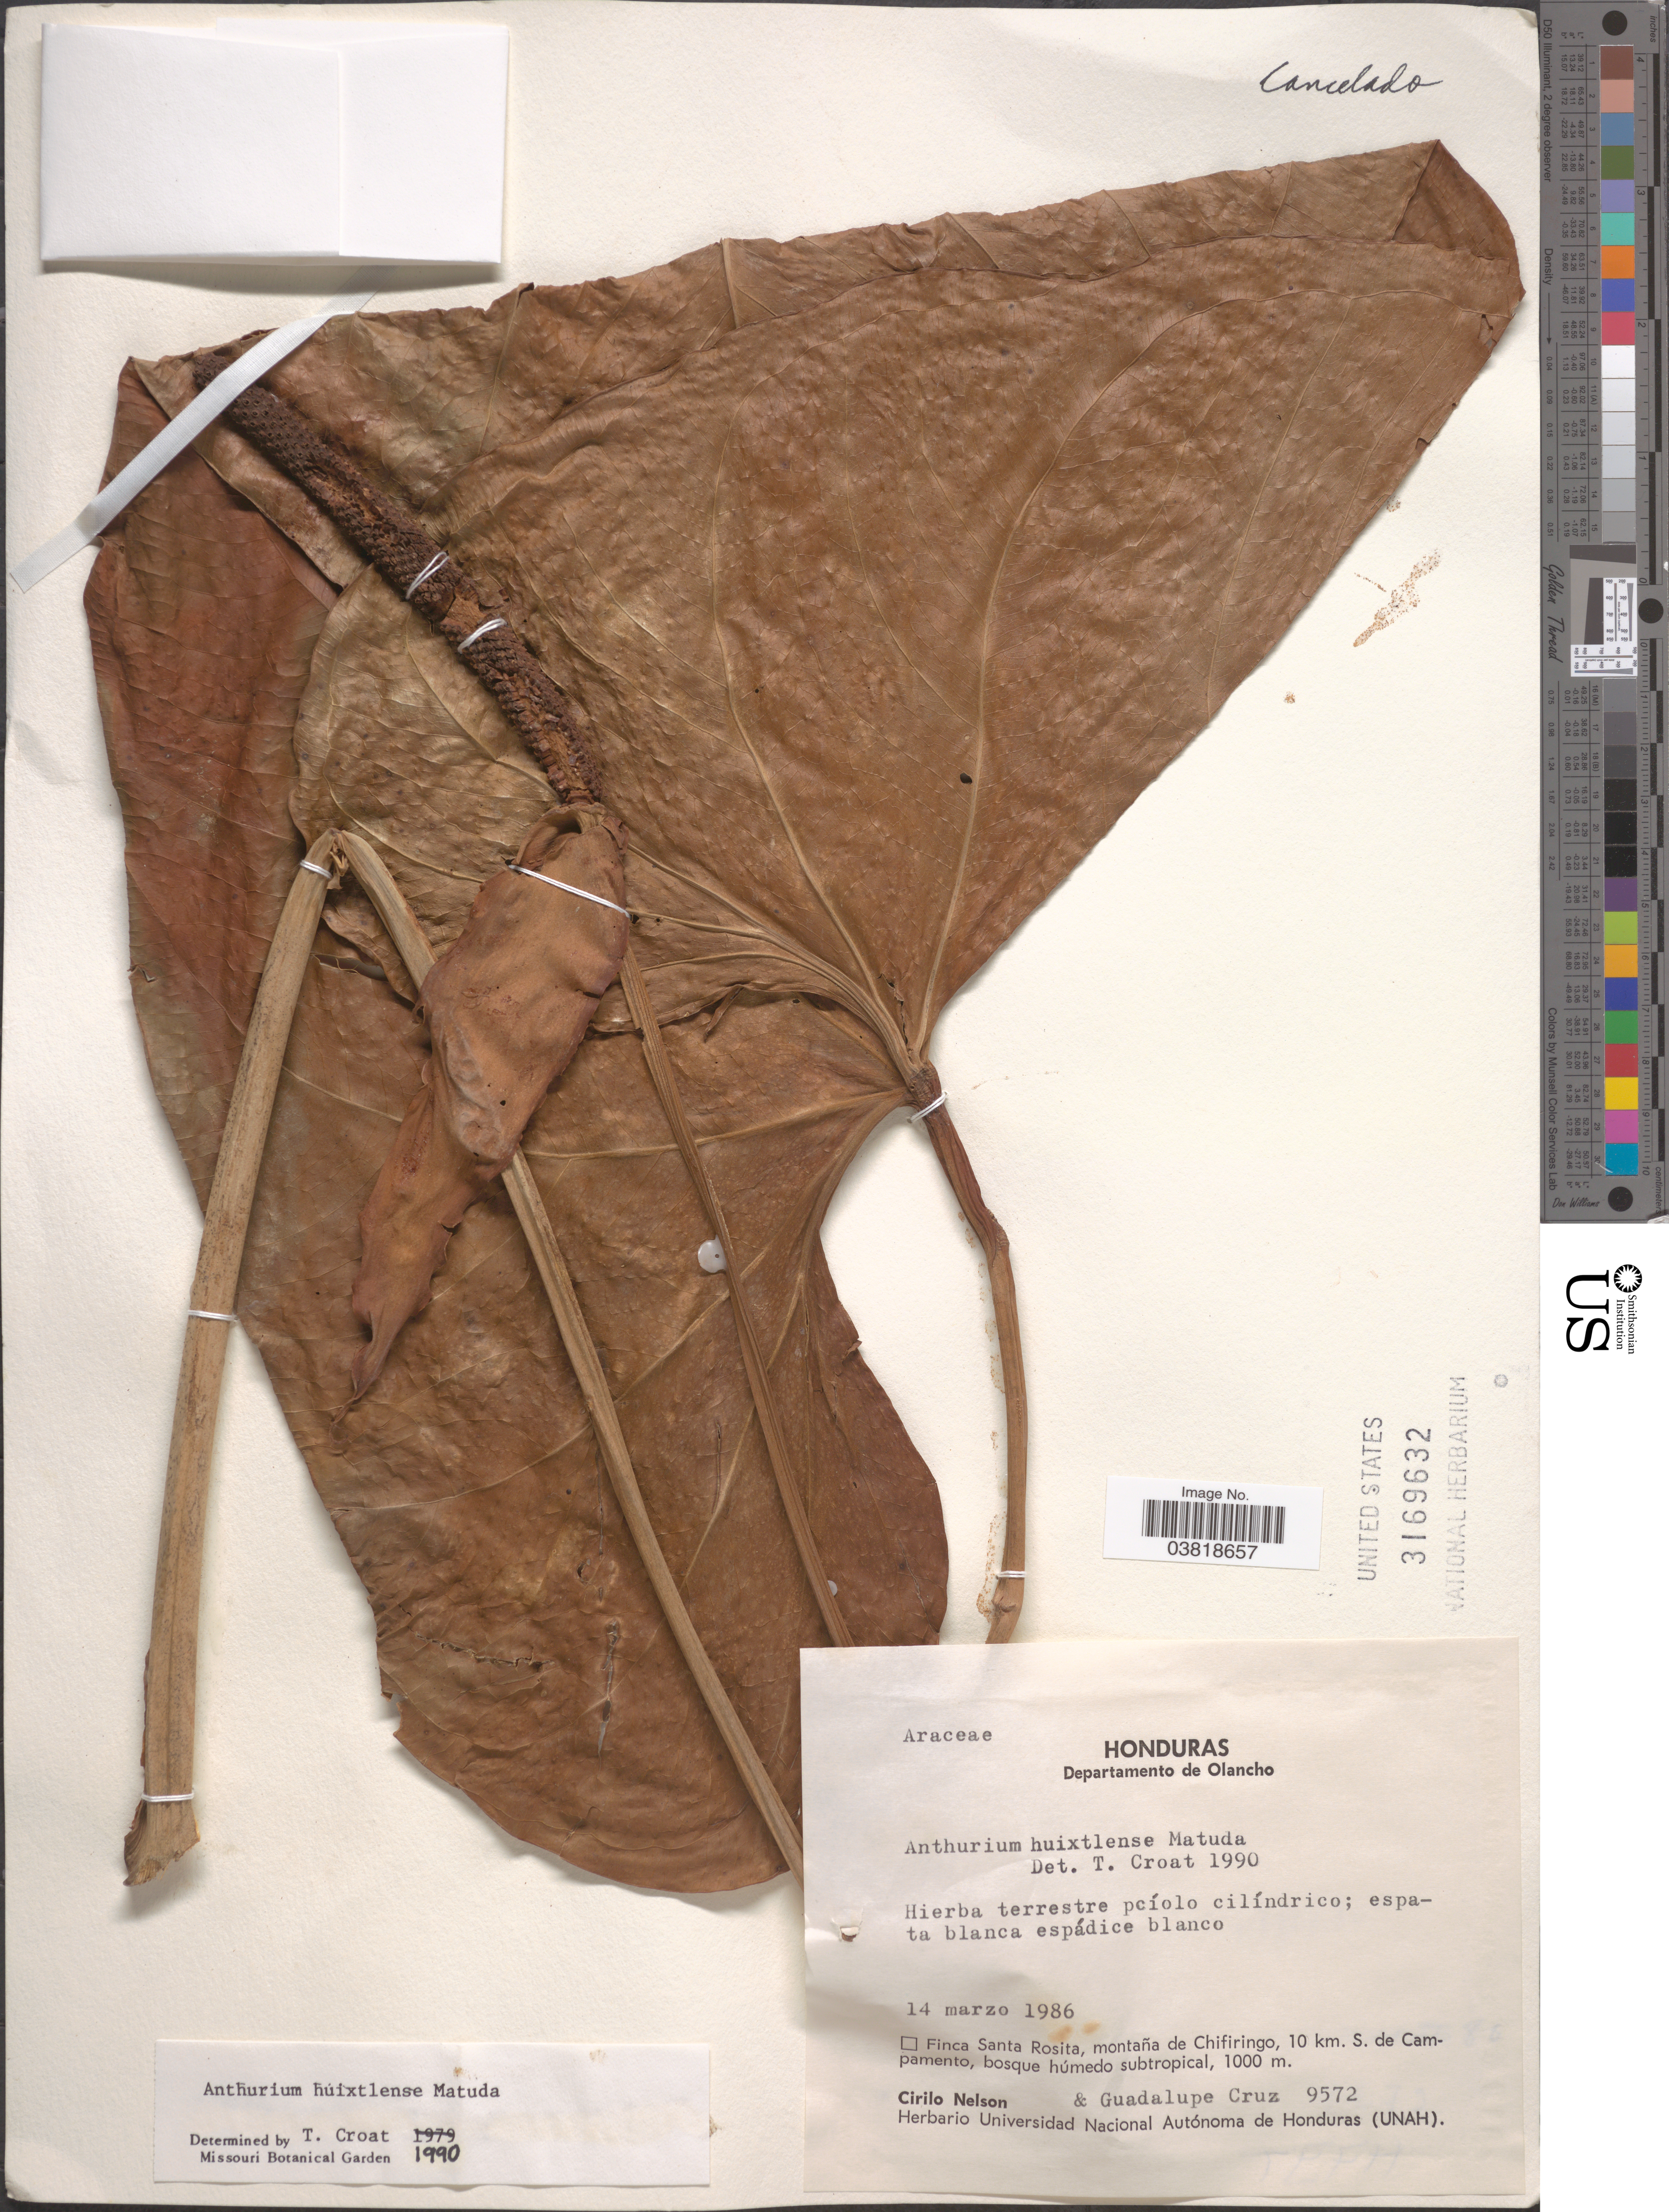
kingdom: Plantae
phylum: Tracheophyta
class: Liliopsida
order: Alismatales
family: Araceae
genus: Anthurium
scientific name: Anthurium huixtlense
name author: Matuda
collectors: C. Nelson & G. Cruz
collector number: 9572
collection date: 1986-03-14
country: Honduras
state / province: Olancho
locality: Departamento de Olancho. Finca Santa Rosita, montaña de Chifiringo, 10 km. S. de Campamento, bosque húmedo subtropical.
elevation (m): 1000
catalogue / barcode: US 3169632